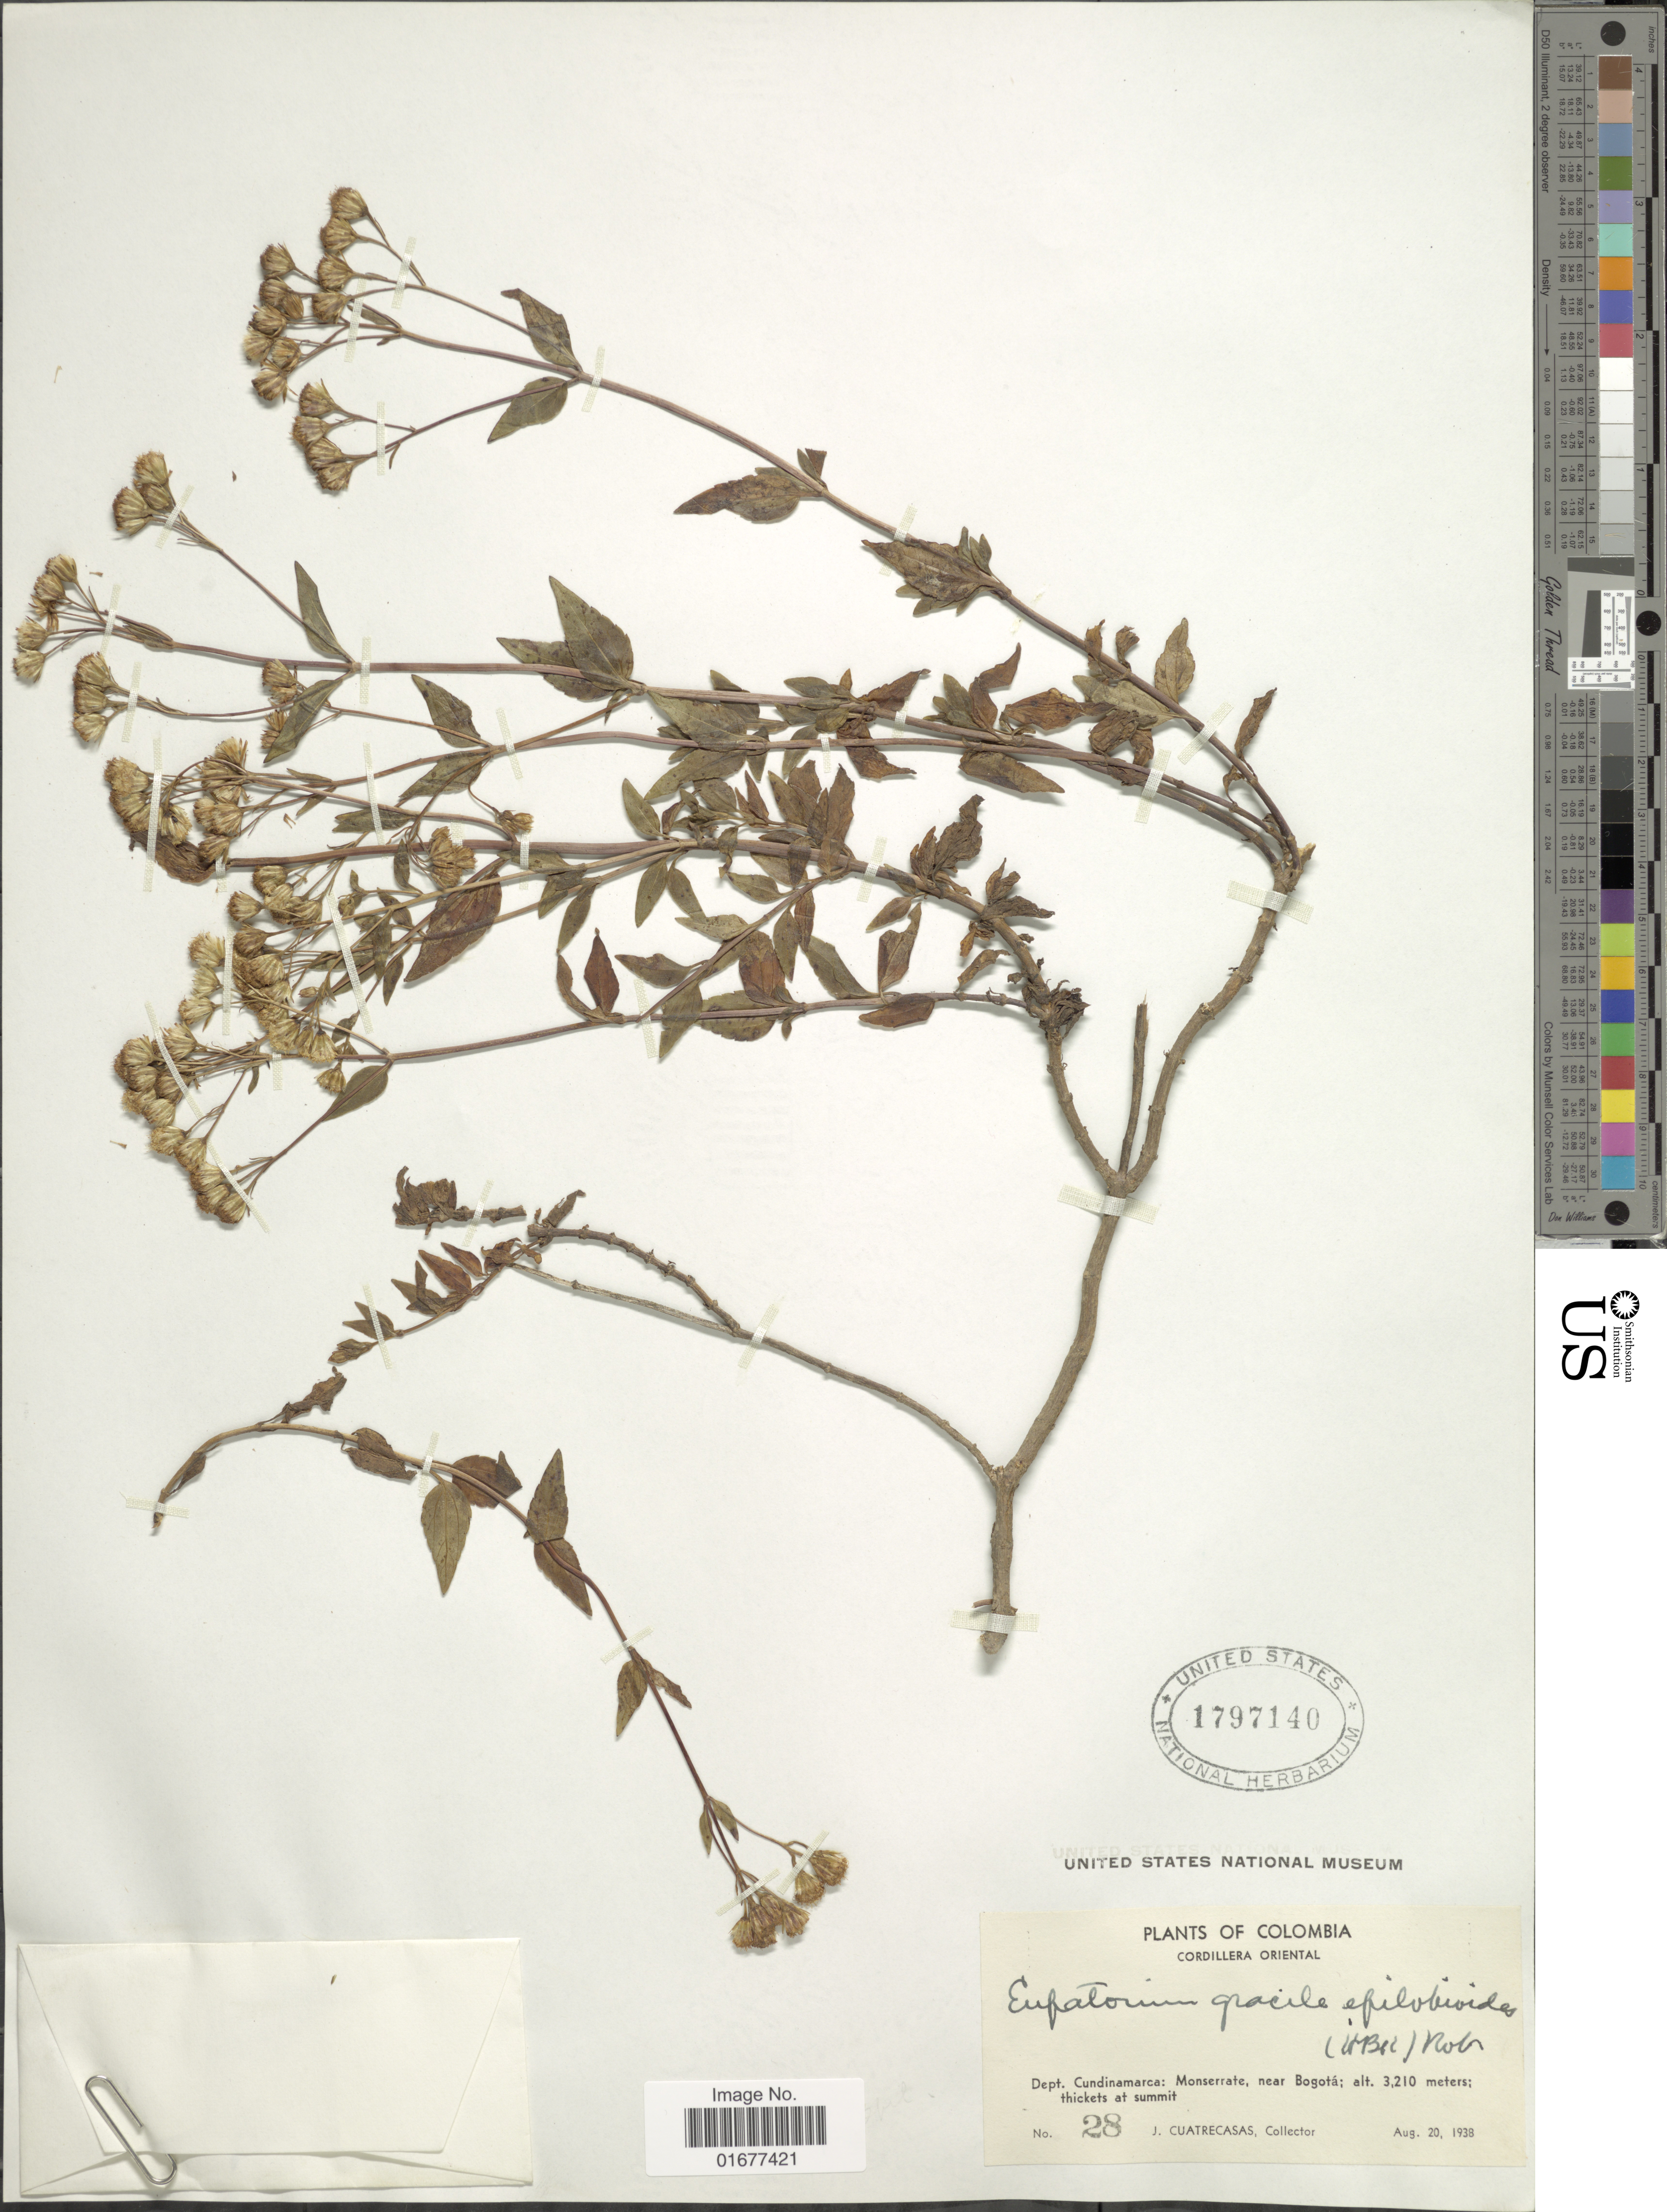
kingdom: Plantae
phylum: Tracheophyta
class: Magnoliopsida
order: Asterales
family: Asteraceae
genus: Ageratina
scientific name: Ageratina gracilis var. epilobioides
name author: (Kunth) R.M. King & H. Rob. ex Luteyn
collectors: J. Cuatrecasas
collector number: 28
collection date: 1938-08-20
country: Colombia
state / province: Cundinamarca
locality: Cordillera Oriental, Monserrate, near Bogota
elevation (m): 3210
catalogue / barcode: US 1797140